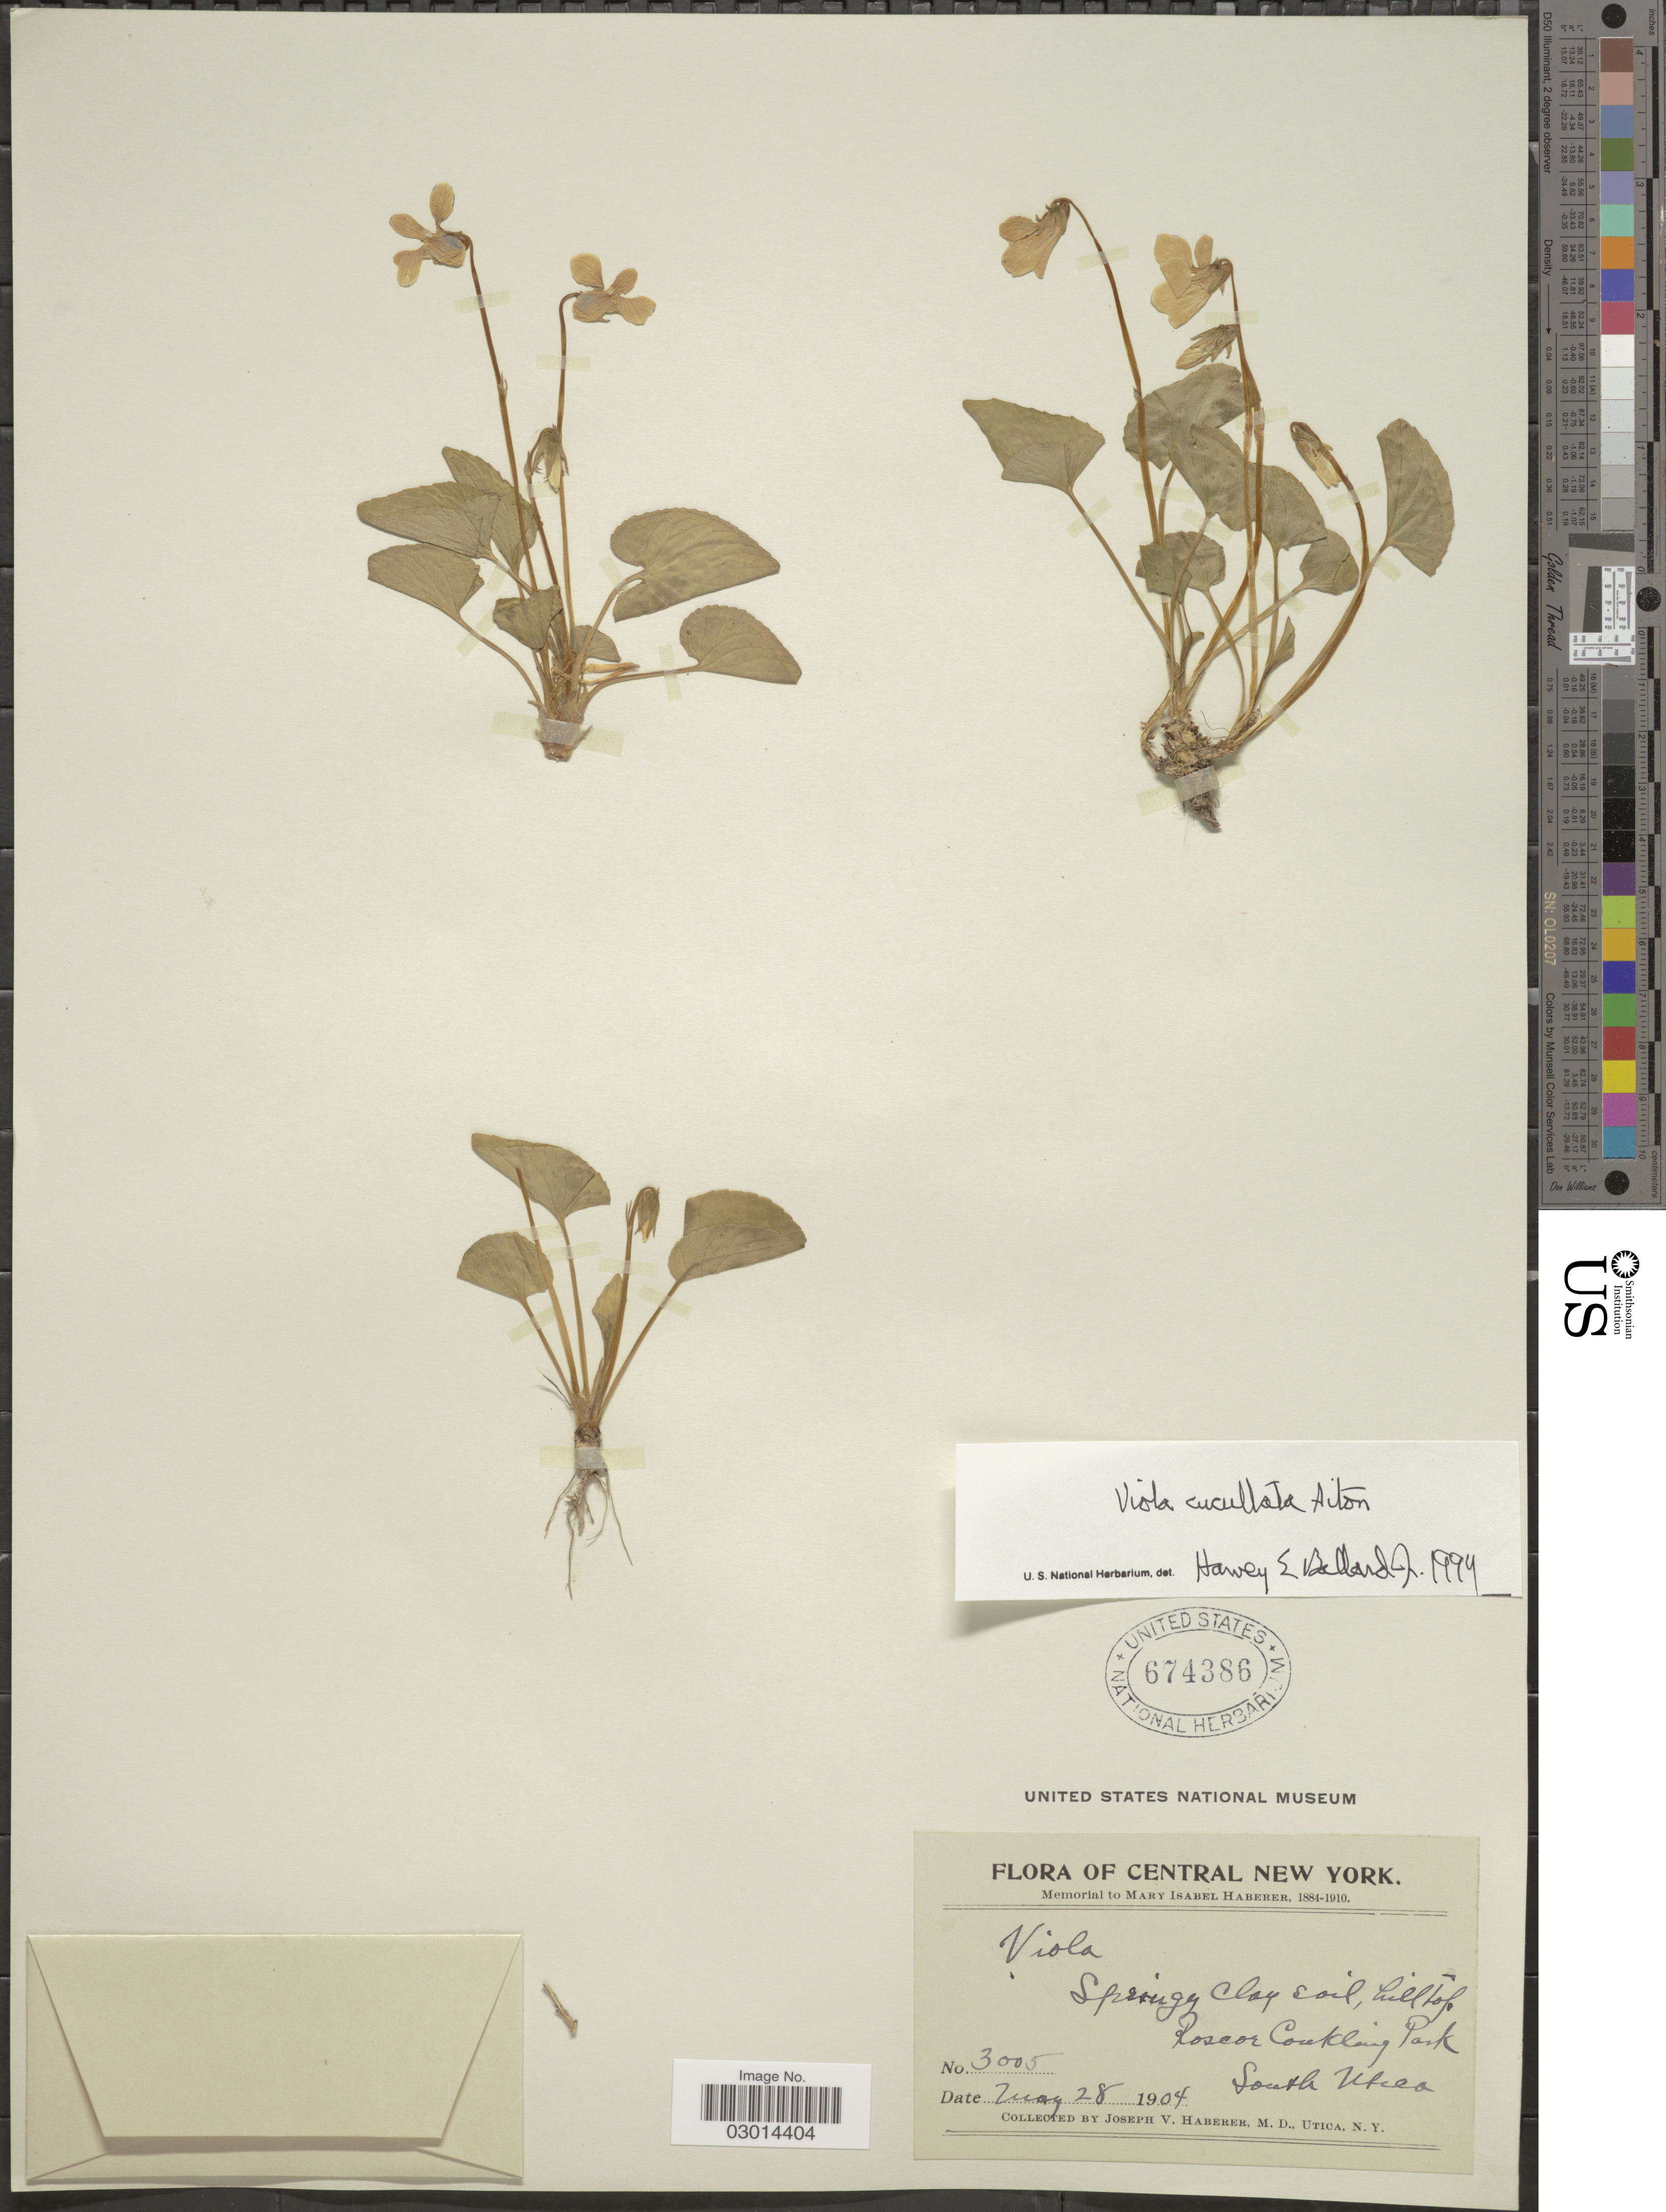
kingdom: Plantae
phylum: Tracheophyta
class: Magnoliopsida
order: Malpighiales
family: Violaceae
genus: Viola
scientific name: Viola cucullata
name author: Aiton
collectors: J. V. Haberer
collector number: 3005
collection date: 1904-05-28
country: United States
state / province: New York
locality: Central New York, Roscoe Conkling Park, South Utica.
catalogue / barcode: US 674386